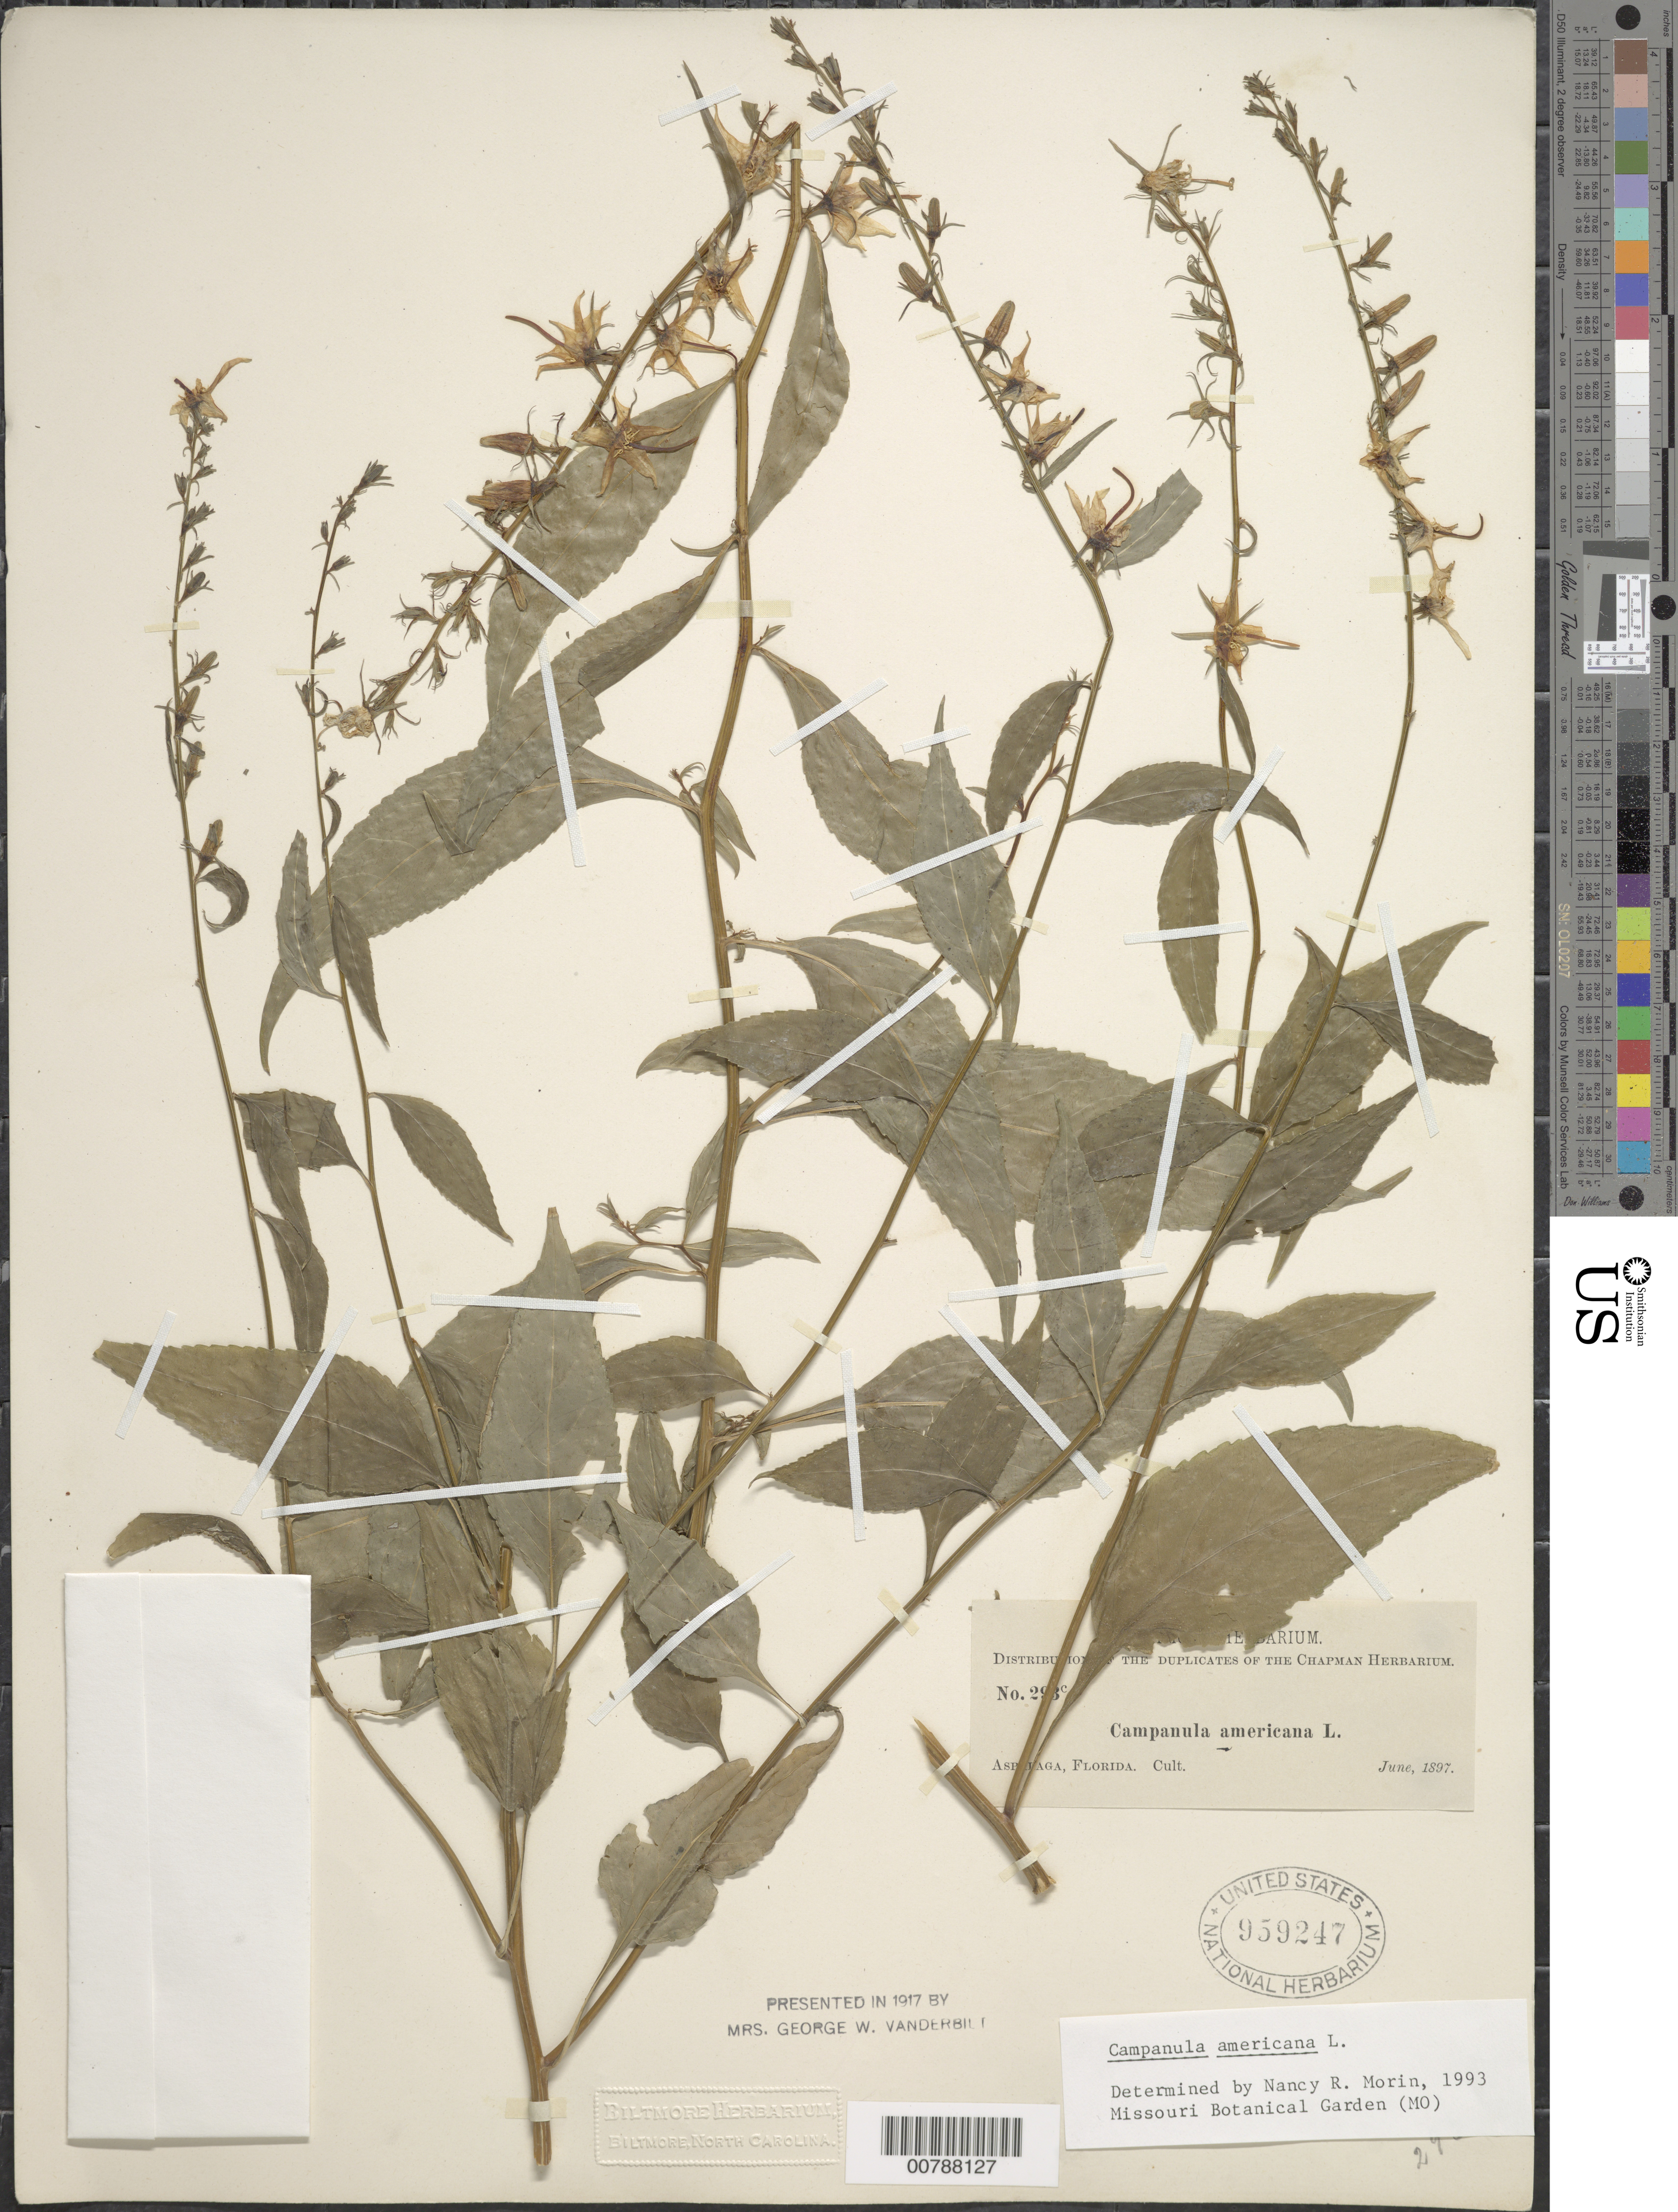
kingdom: Plantae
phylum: Tracheophyta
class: Magnoliopsida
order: Asterales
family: Campanulaceae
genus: Campanula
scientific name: Campanula americana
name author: L.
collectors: ex herb. Chapman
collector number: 293c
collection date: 1897-06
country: United States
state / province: Florida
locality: Aspalaga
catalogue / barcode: US 959247